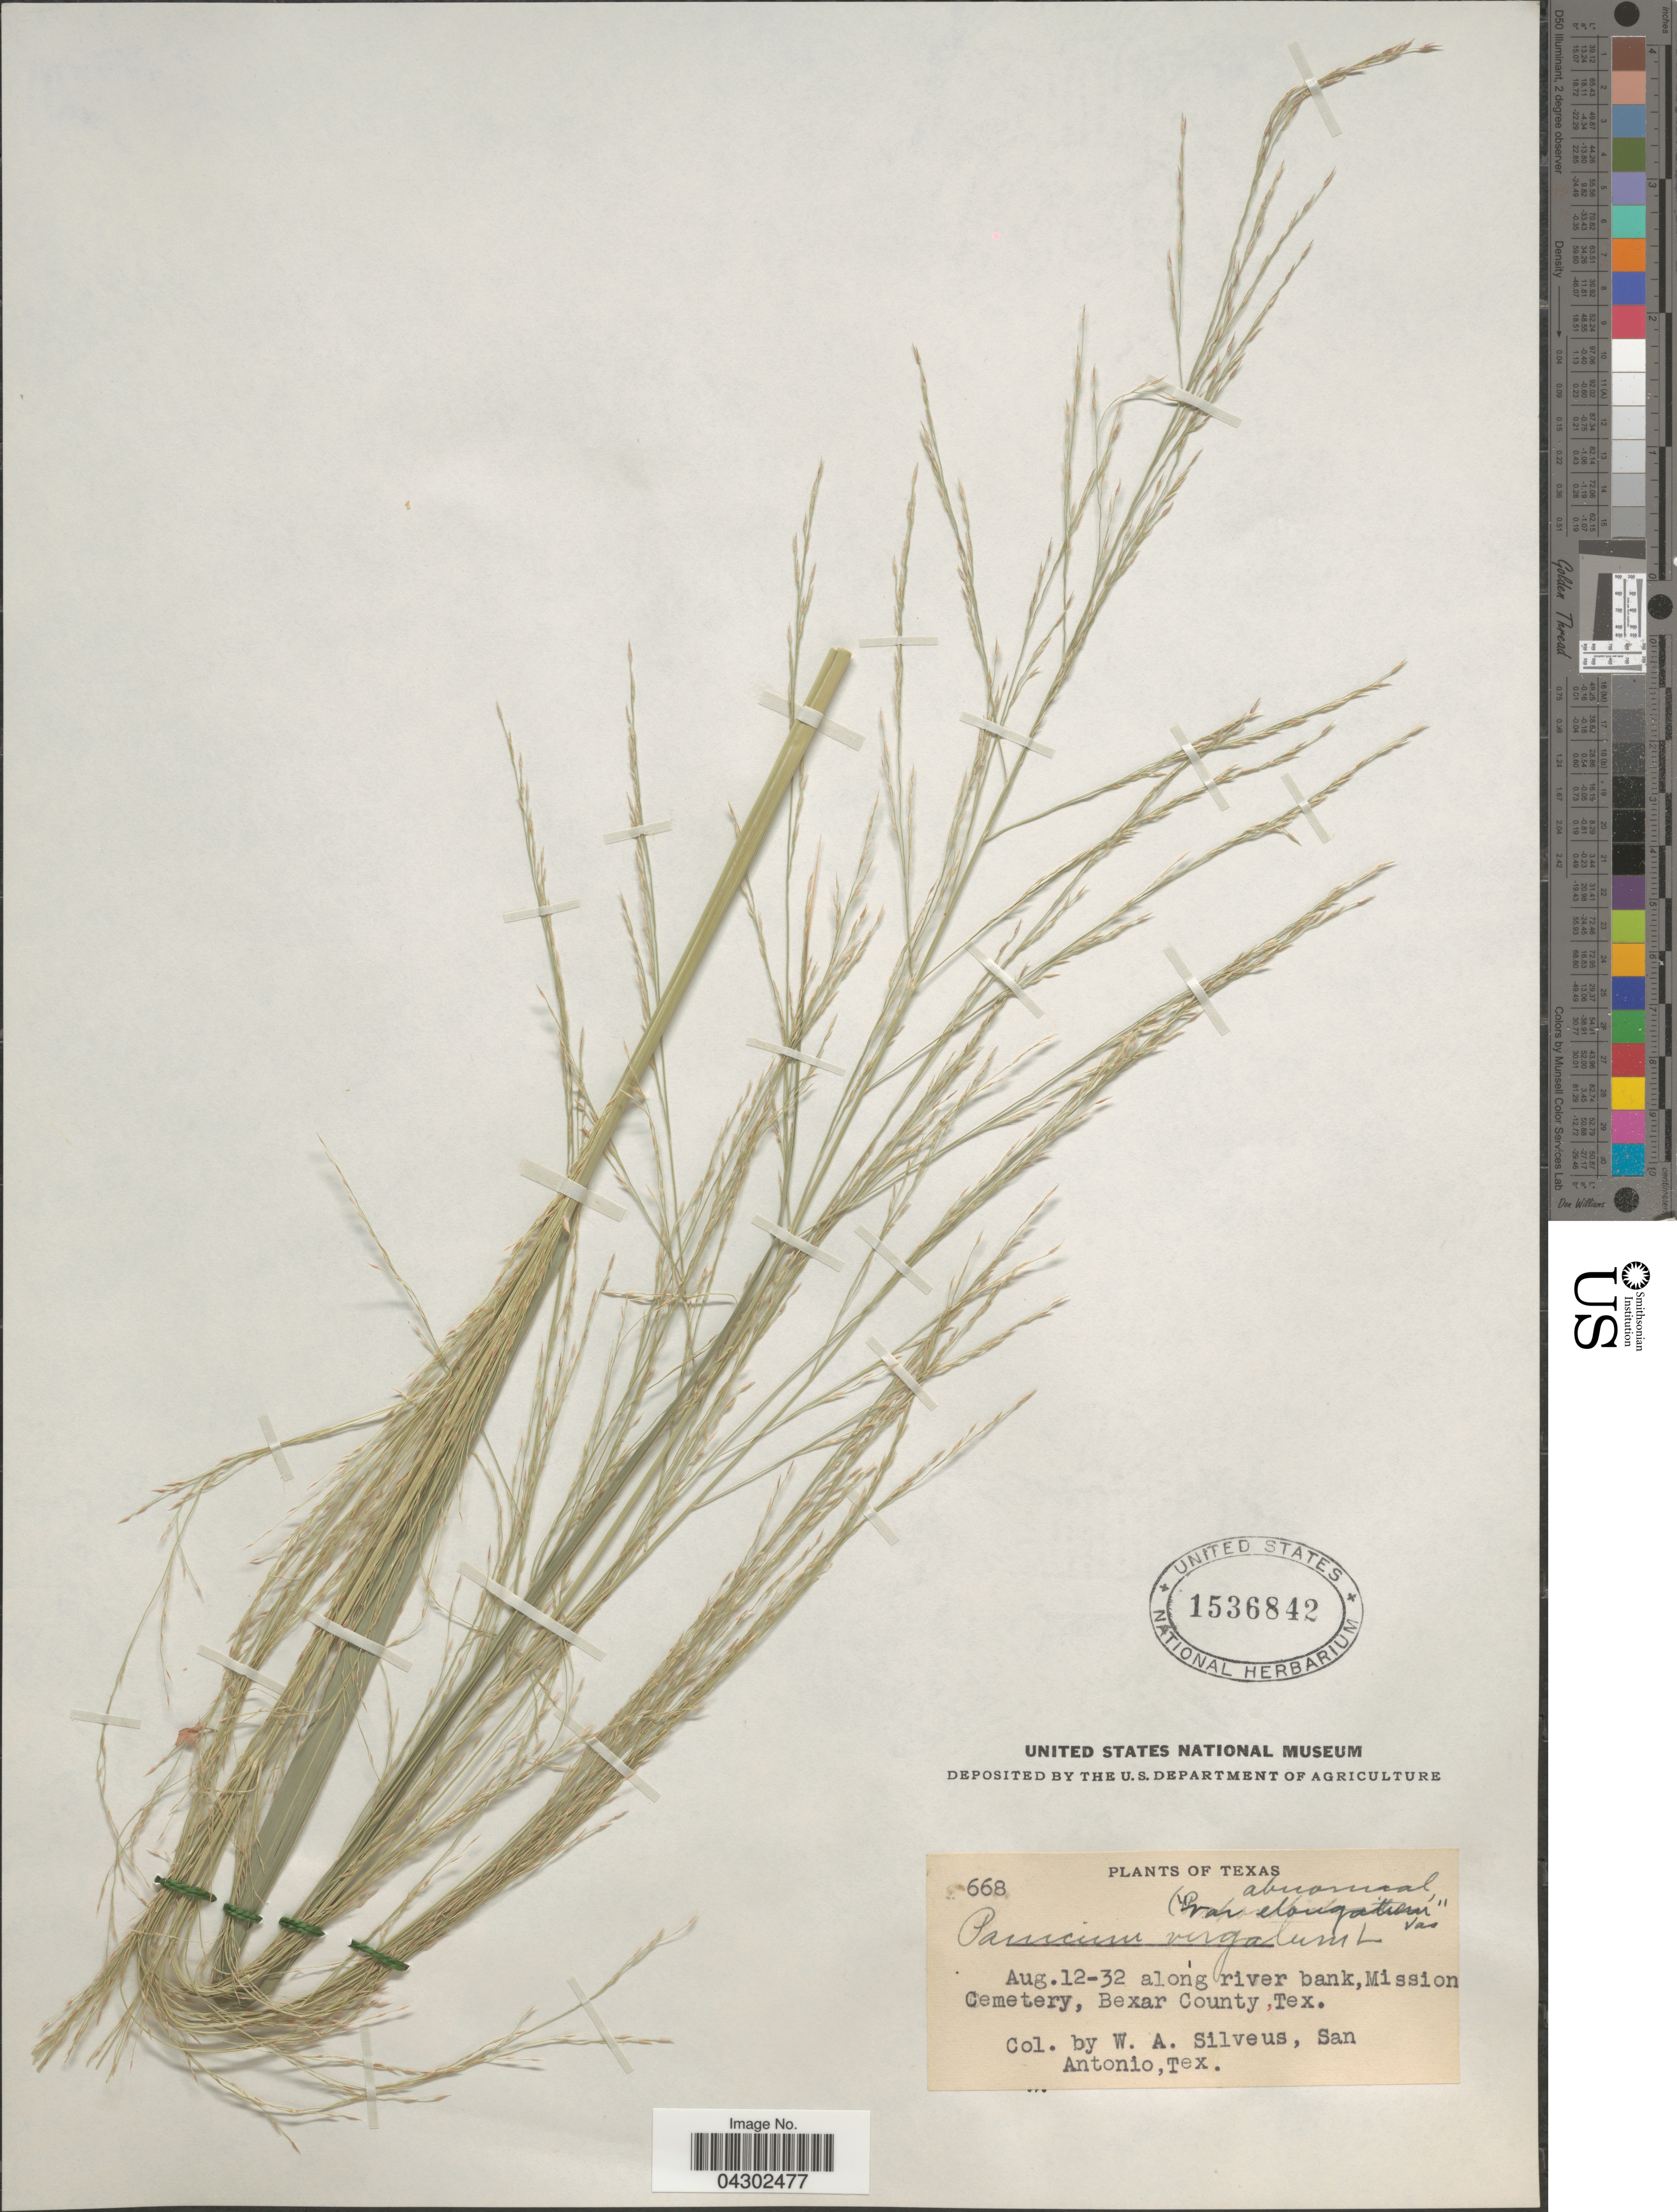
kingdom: Plantae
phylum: Tracheophyta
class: Liliopsida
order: Poales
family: Poaceae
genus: Panicum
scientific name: Panicum virgatum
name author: L.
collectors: W. Silveus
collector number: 668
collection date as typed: Transcribed d/m/y: 12/8/32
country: United States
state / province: Texas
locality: Along river bank, Mission Cemetery, Bexar County.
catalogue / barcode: US 1536842